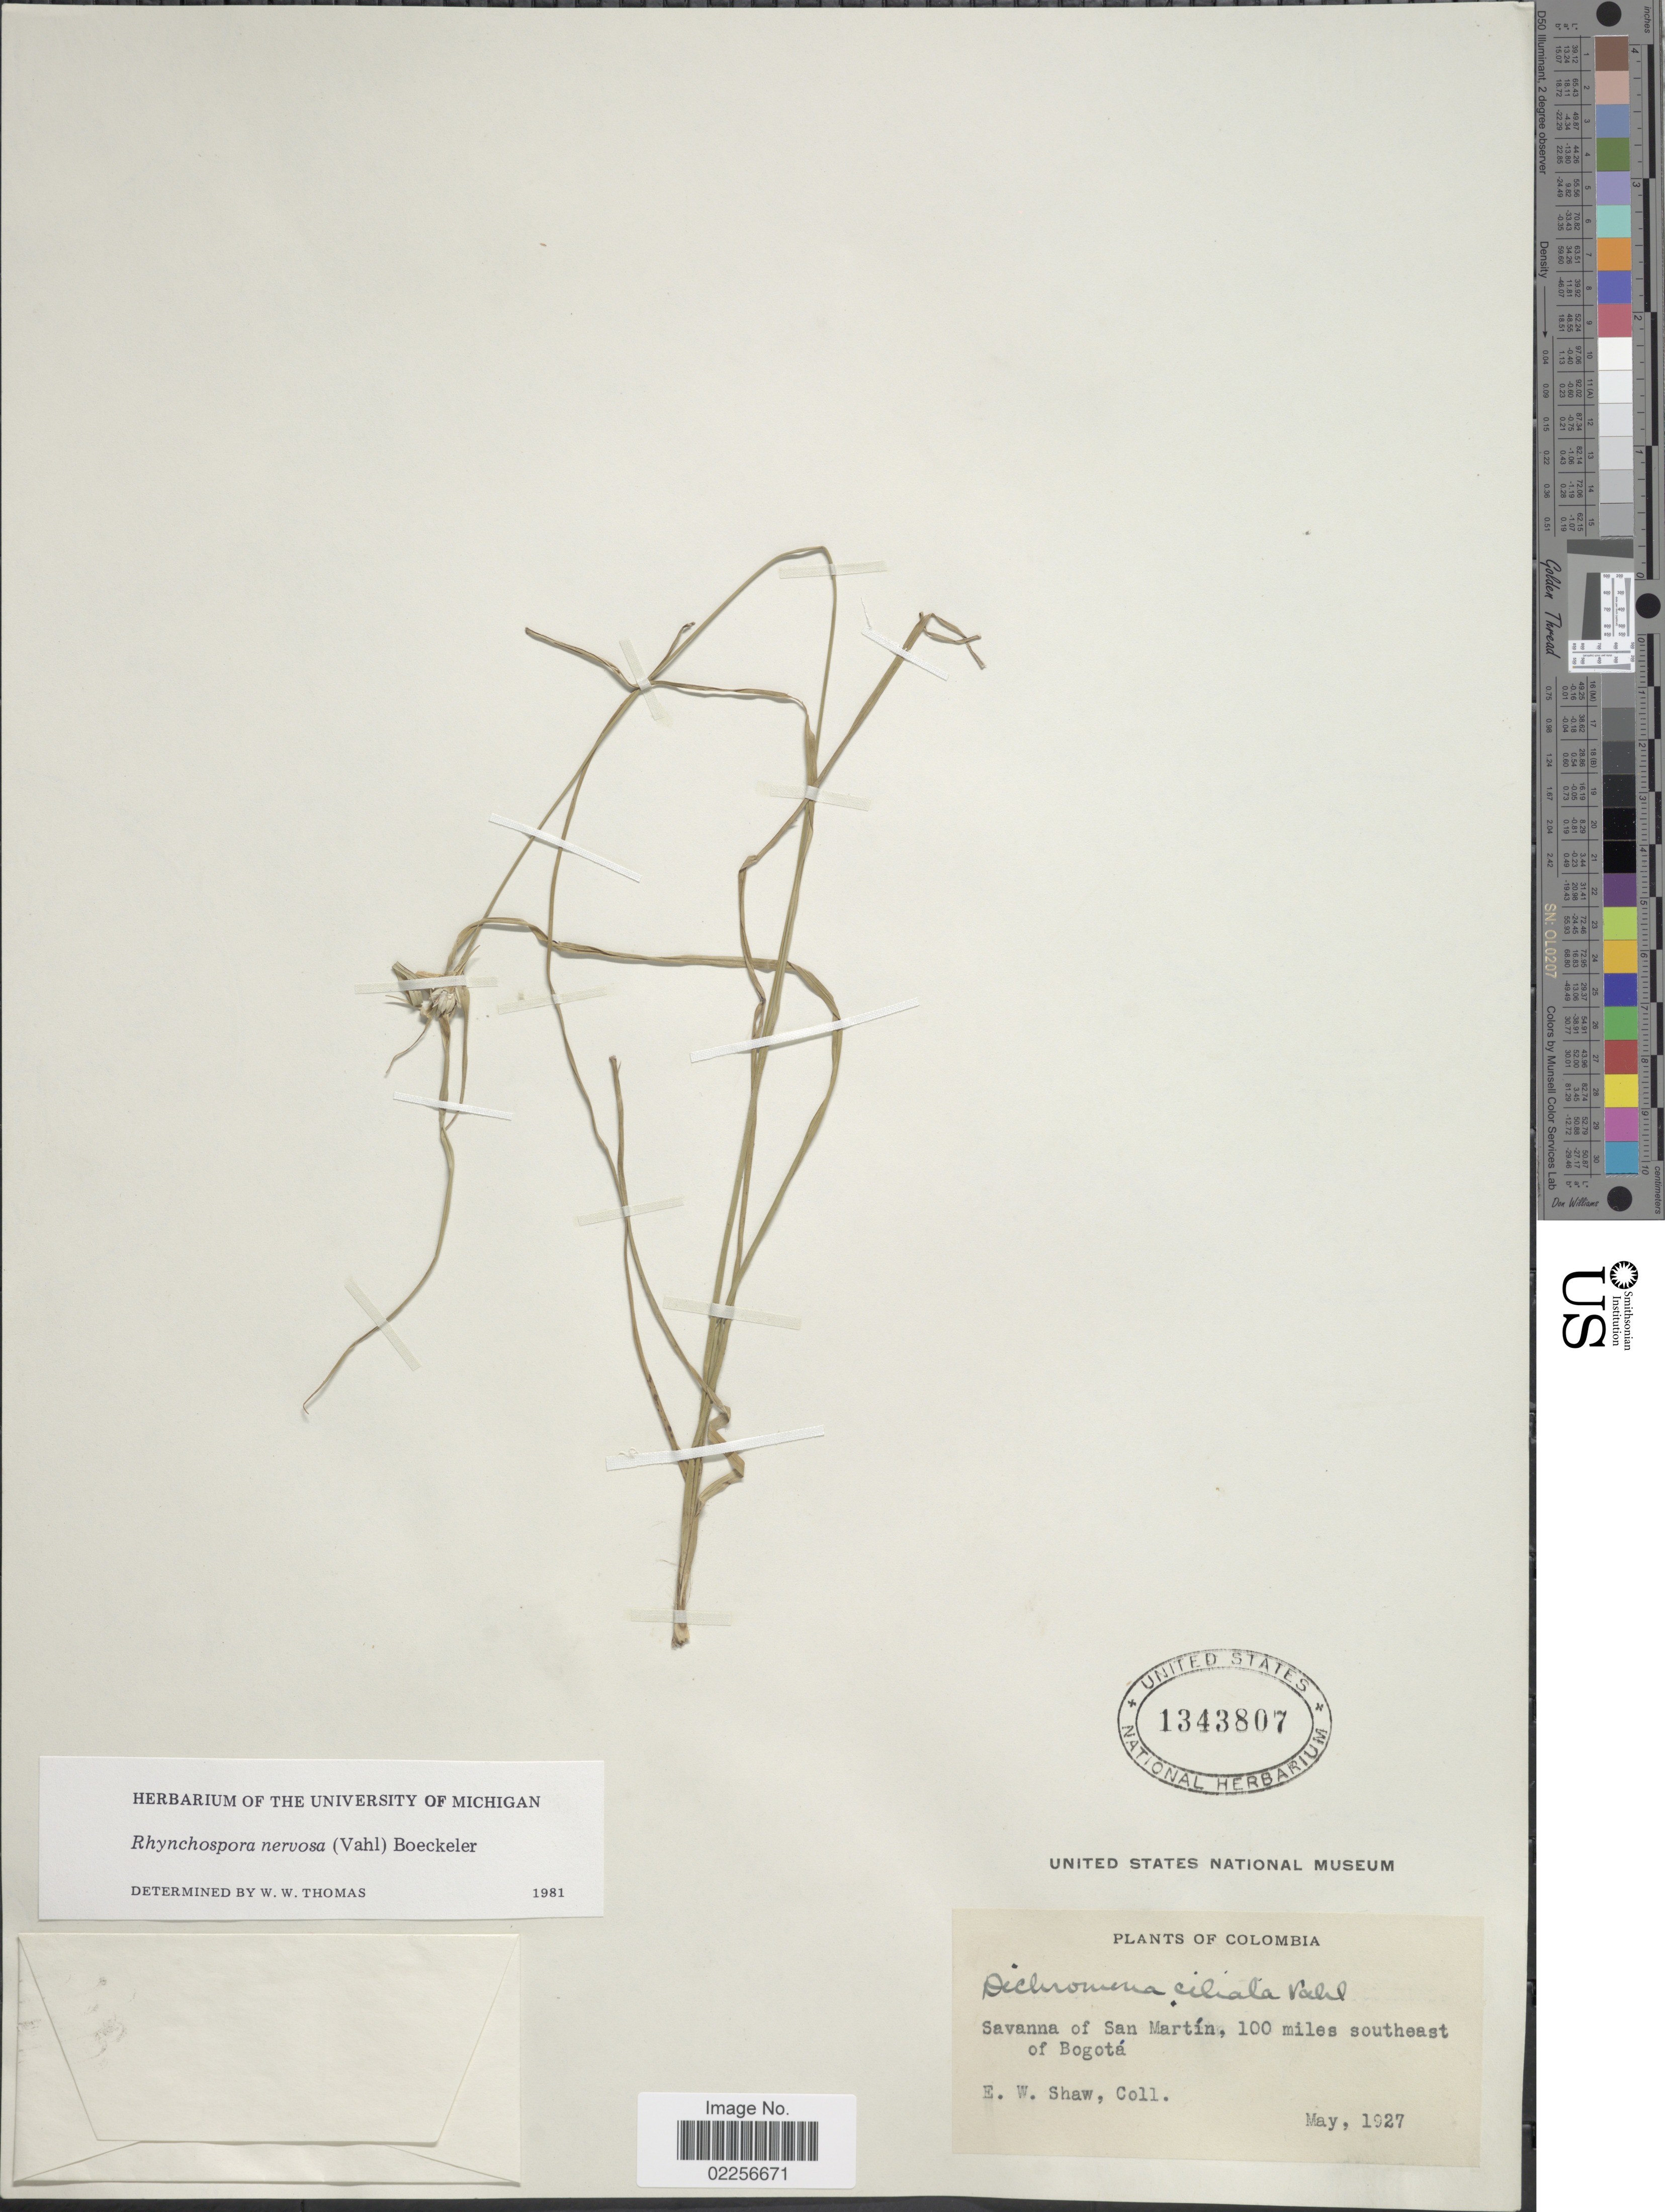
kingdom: Plantae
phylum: Tracheophyta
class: Liliopsida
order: Poales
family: Cyperaceae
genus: Rhynchospora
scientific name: Rhynchospora nervosa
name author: (Vahl) Boeckeler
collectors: E. W. Shaw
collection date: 1927-05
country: Colombia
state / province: Bogota D.C.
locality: Savanna of San Martin, 100 miles southeast of Bogota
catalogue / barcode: US 1343807